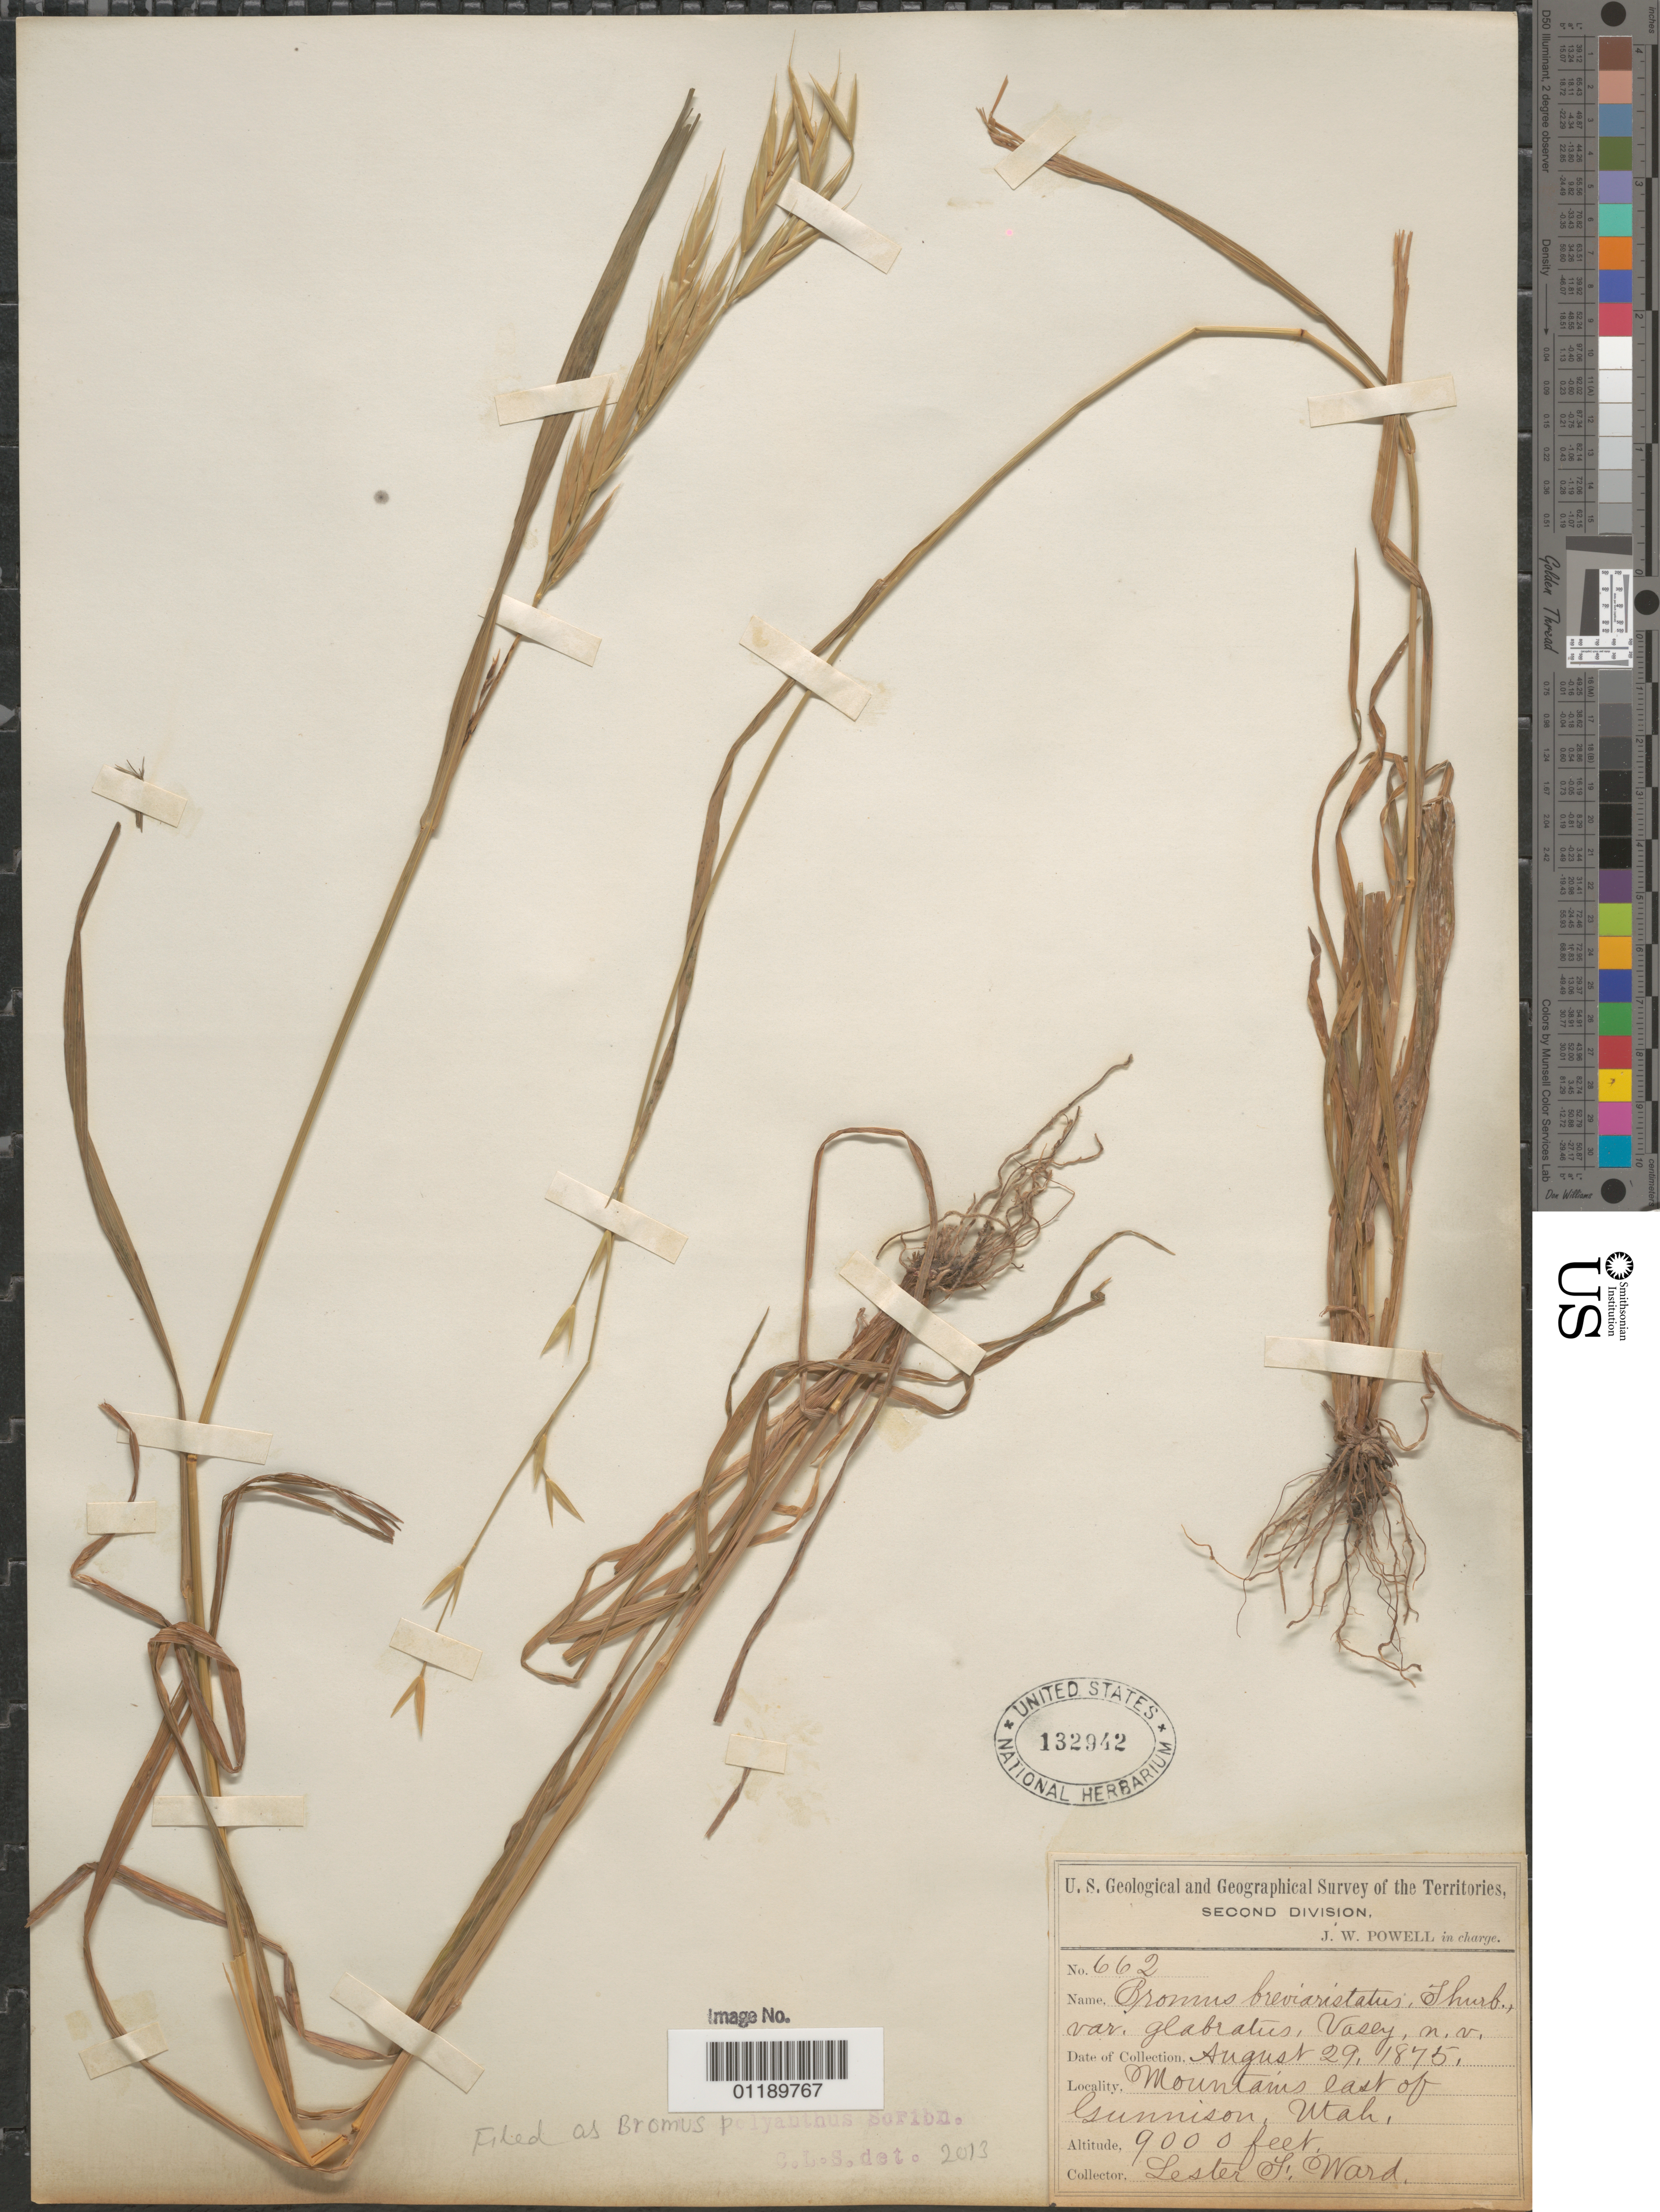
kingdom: Plantae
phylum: Tracheophyta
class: Liliopsida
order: Poales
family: Poaceae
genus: Bromus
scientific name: Bromus polyanthus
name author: Scribn. ex Shear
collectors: L. F. Ward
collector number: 662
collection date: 1875-08-29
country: United States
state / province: Utah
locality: Mountains east of Gunninson.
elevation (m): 2743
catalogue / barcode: US 132942